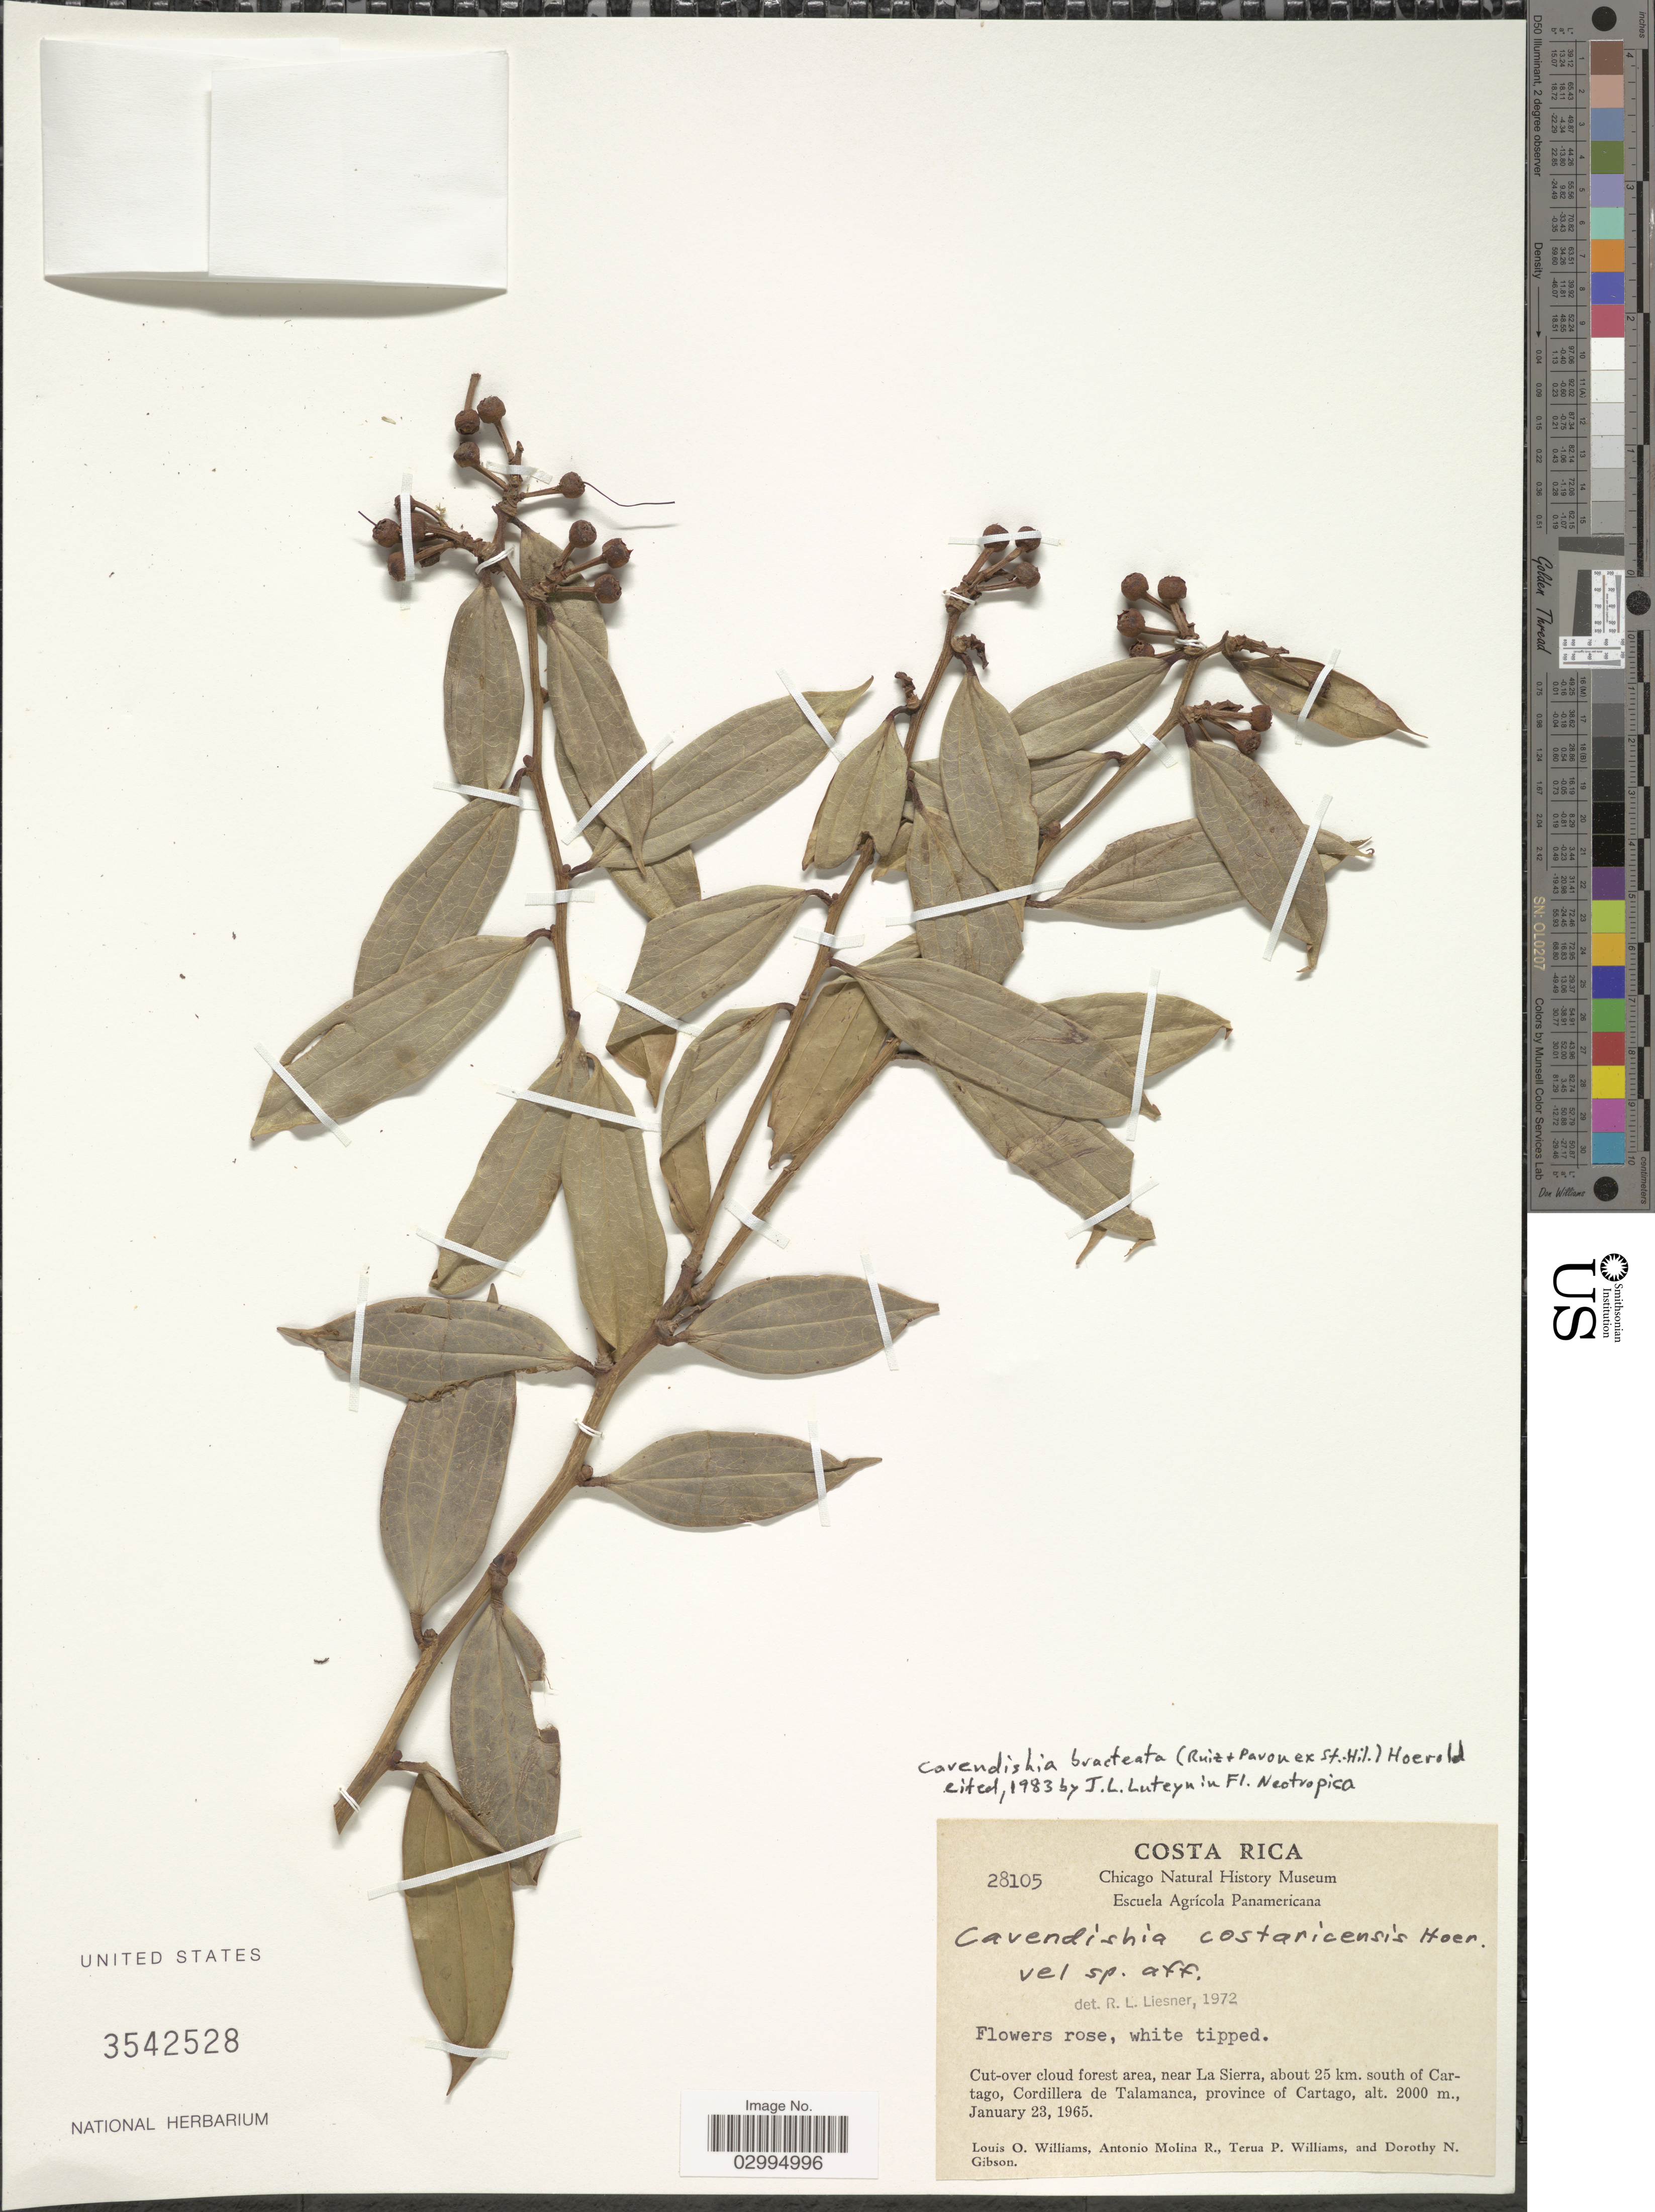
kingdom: Plantae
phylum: Tracheophyta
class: Magnoliopsida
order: Ericales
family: Ericaceae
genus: Cavendishia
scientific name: Cavendishia bracteata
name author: (Ruiz & Pav. ex J. St.-Hil.) Hoerold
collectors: L. O. Williams, A. Molina R., T. Williams & D. N. Gibson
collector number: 28105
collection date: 1965-01-23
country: Costa Rica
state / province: Cartago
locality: Cut-over cloud forest area, near La Sierra, about 25 km. south of Cartago, Cordillera de Talamanca.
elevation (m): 2000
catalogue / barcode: US 3542528